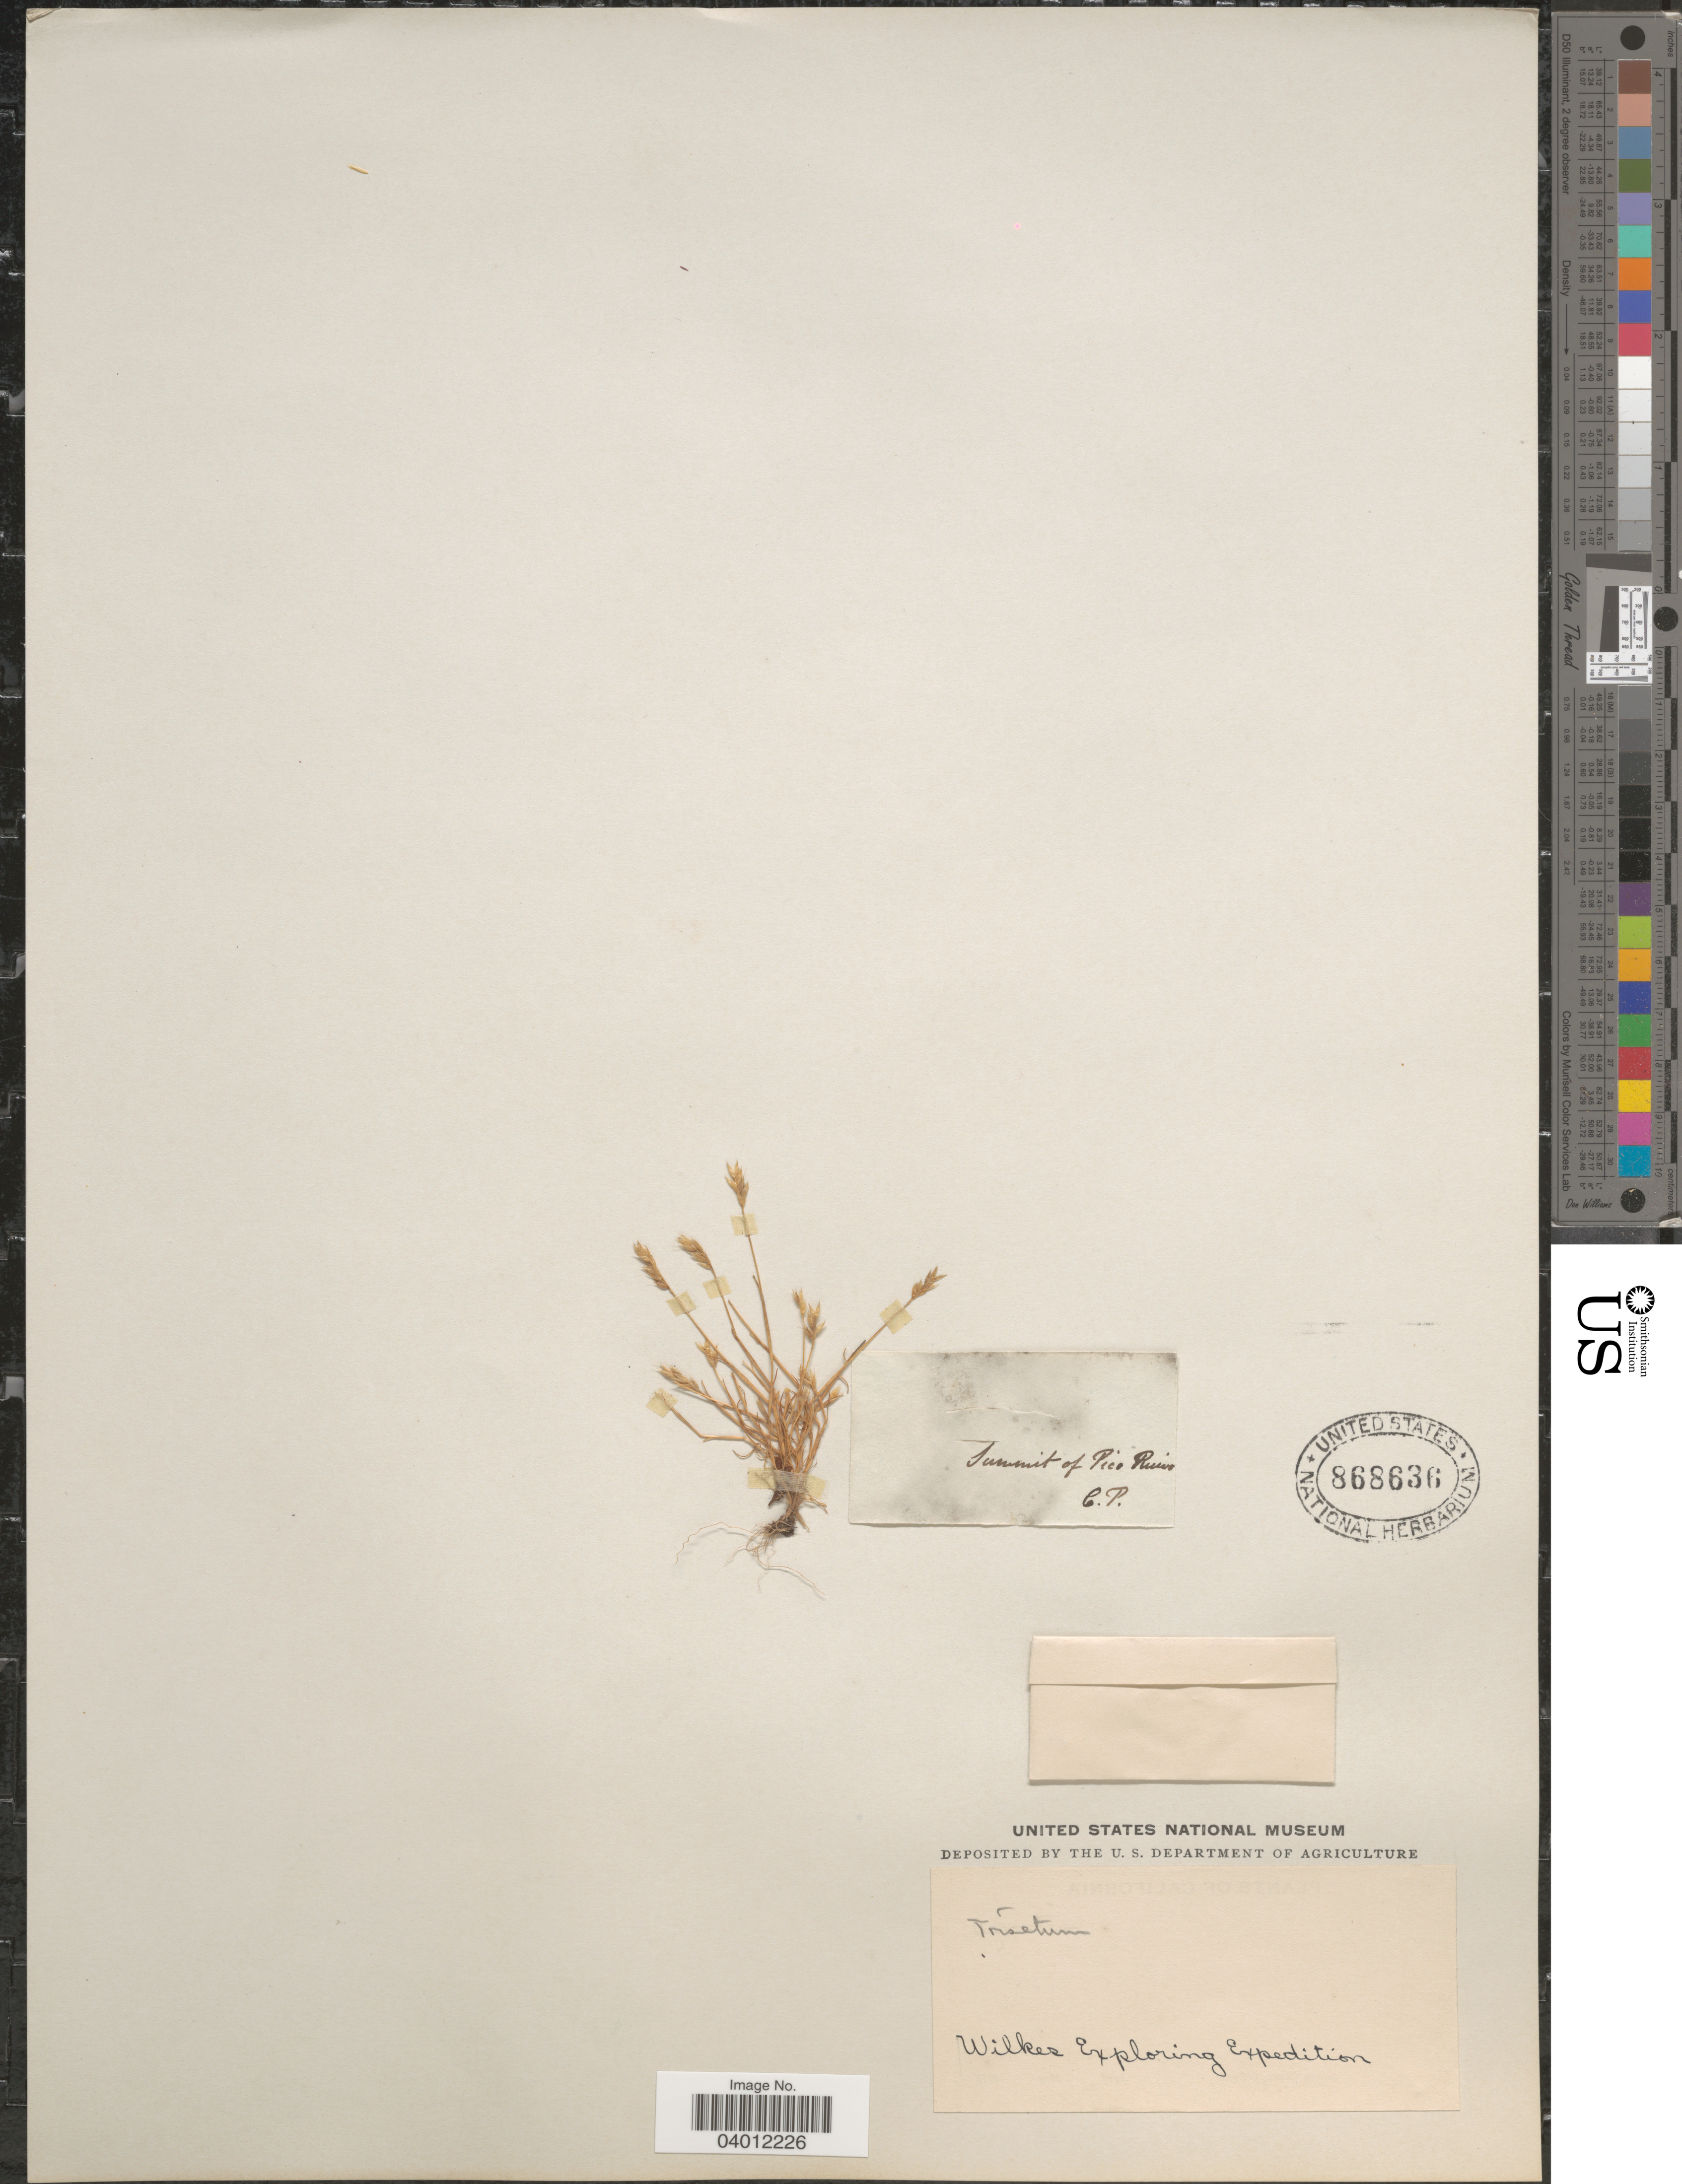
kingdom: Plantae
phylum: Tracheophyta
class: Liliopsida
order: Poales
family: Poaceae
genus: Trisetum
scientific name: Trisetum sp.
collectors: U.S. Explor. Exped.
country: South Africa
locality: Summit of Pico River [interpreted] C.P.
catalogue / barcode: US 868636